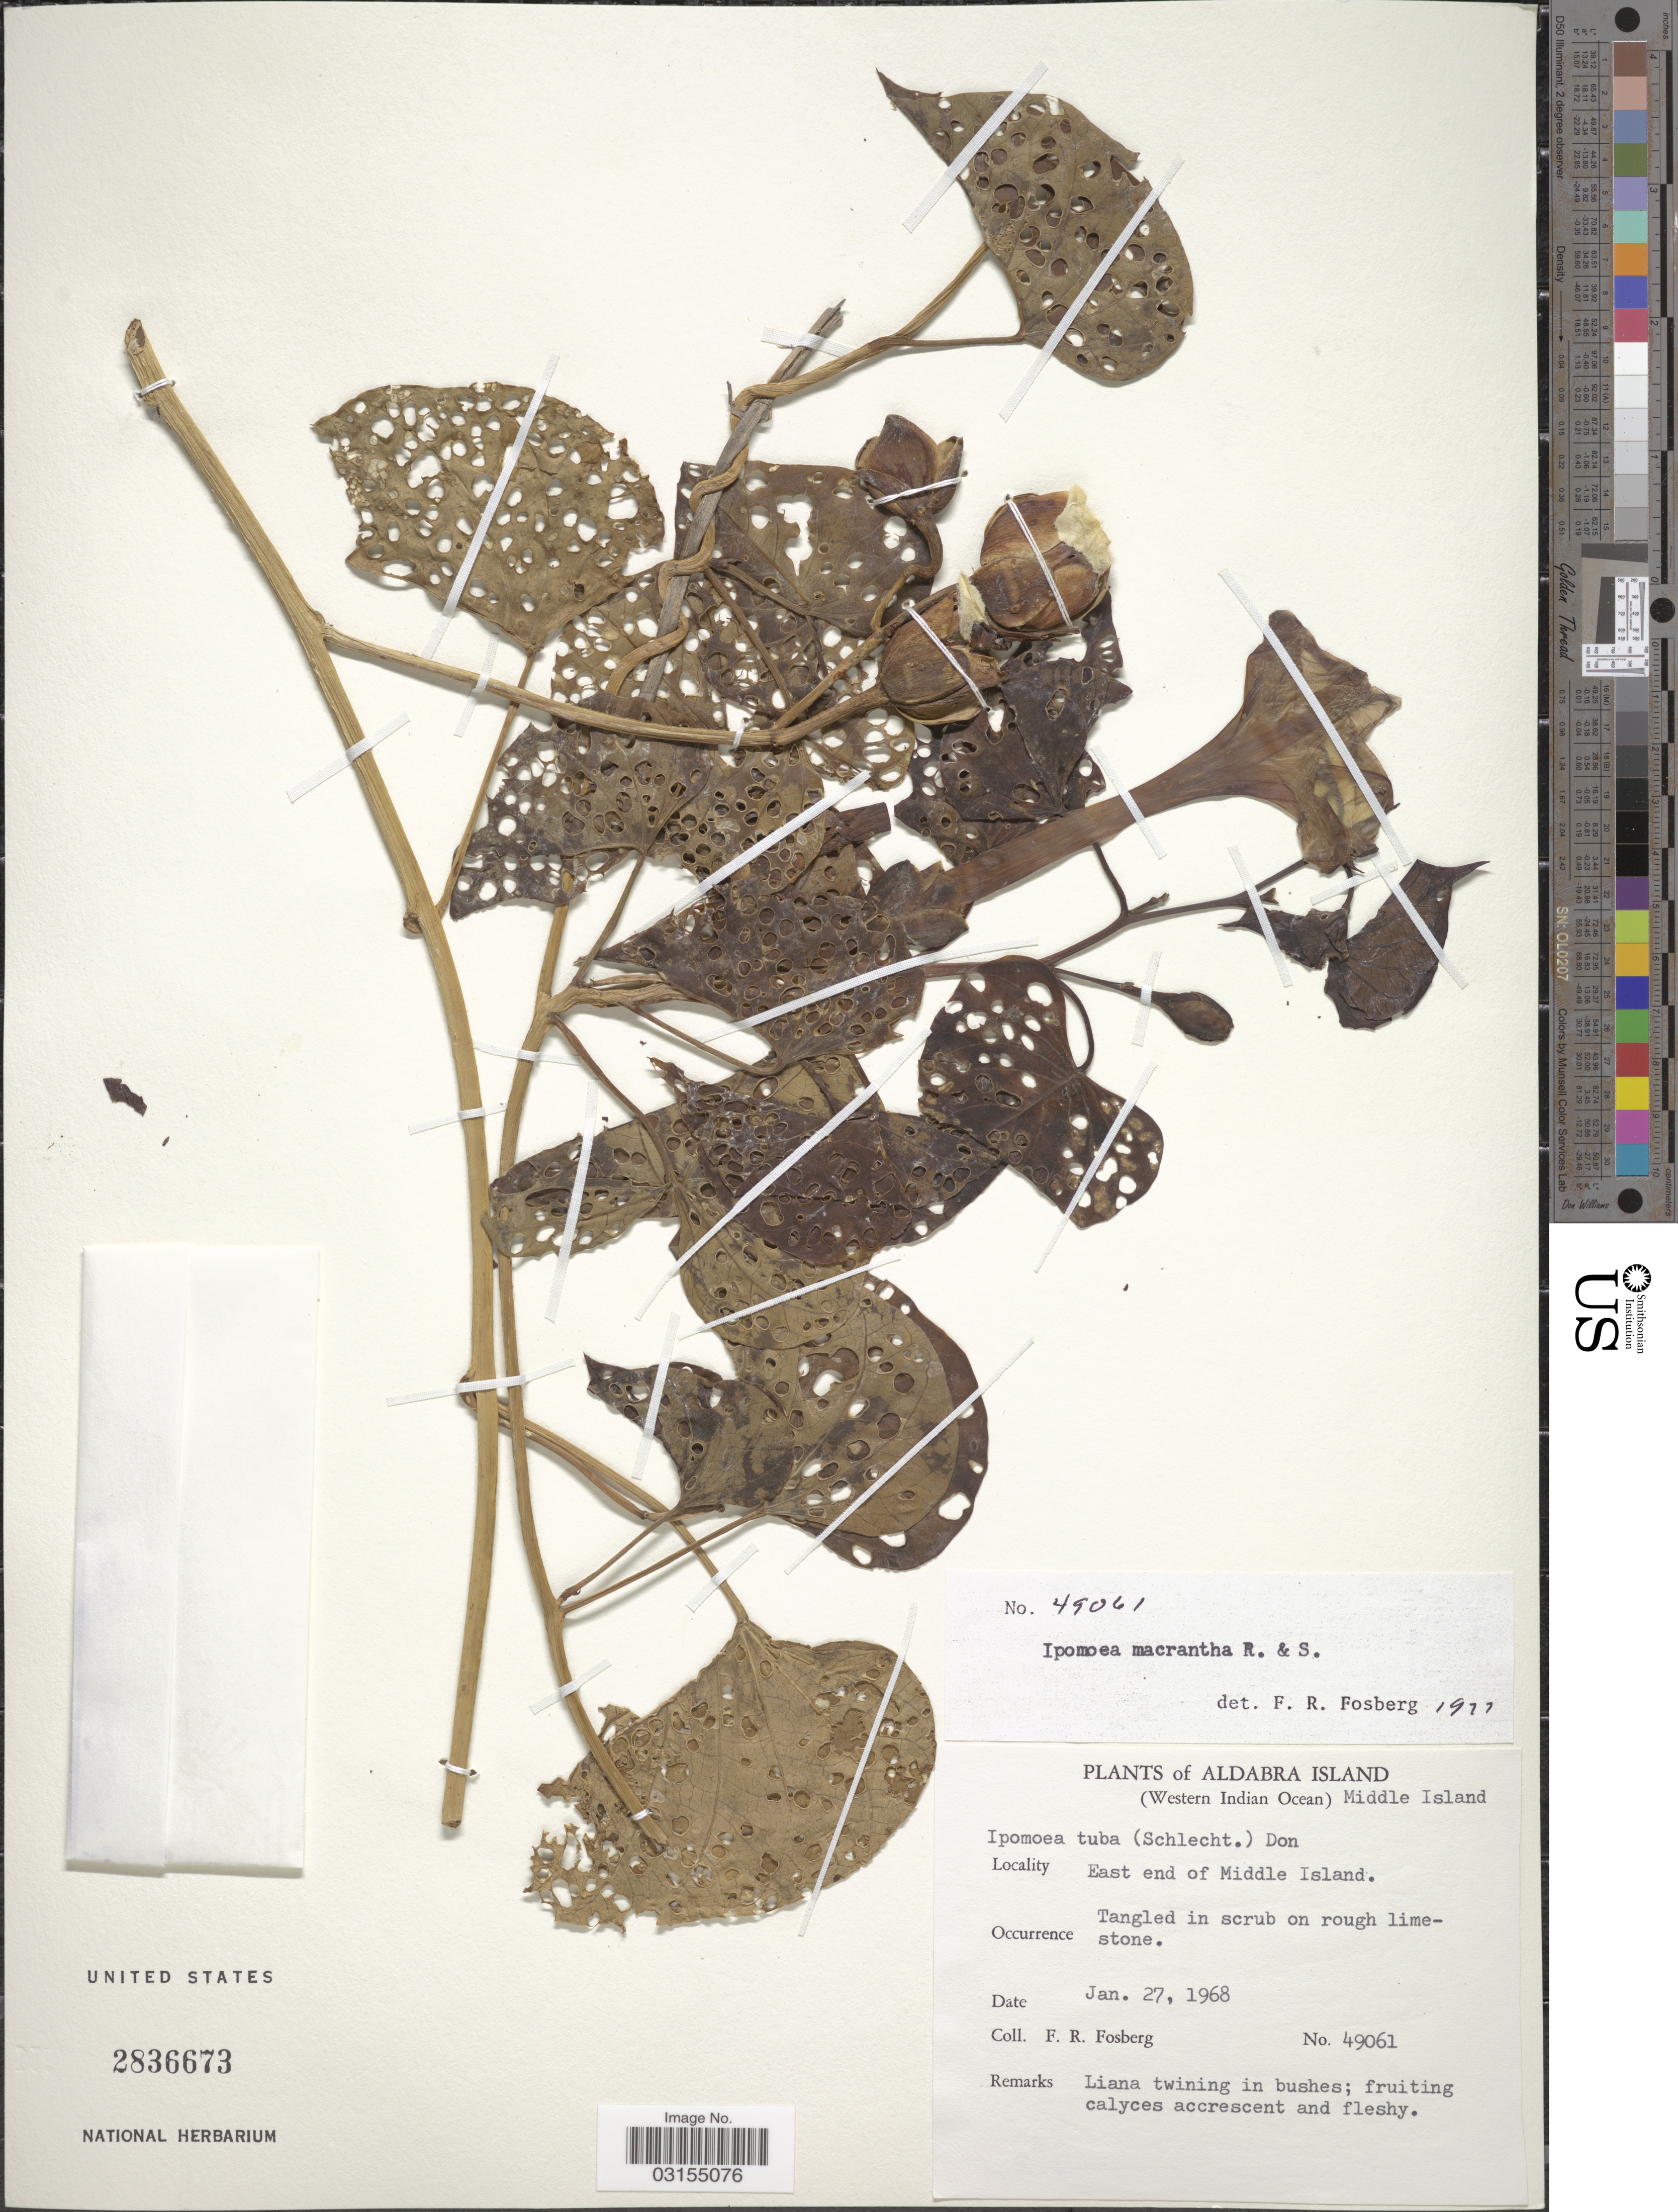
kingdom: Plantae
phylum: Tracheophyta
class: Magnoliopsida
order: Solanales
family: Convolvulaceae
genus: Ipomoea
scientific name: Ipomoea macrantha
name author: Roem. & Schult.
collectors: F. R. Fosberg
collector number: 49061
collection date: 1968-01-27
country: Seychelles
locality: Aldabra Island (Western Indian Ocean), Middle Island. East end of Middle Island.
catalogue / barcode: US 2836673